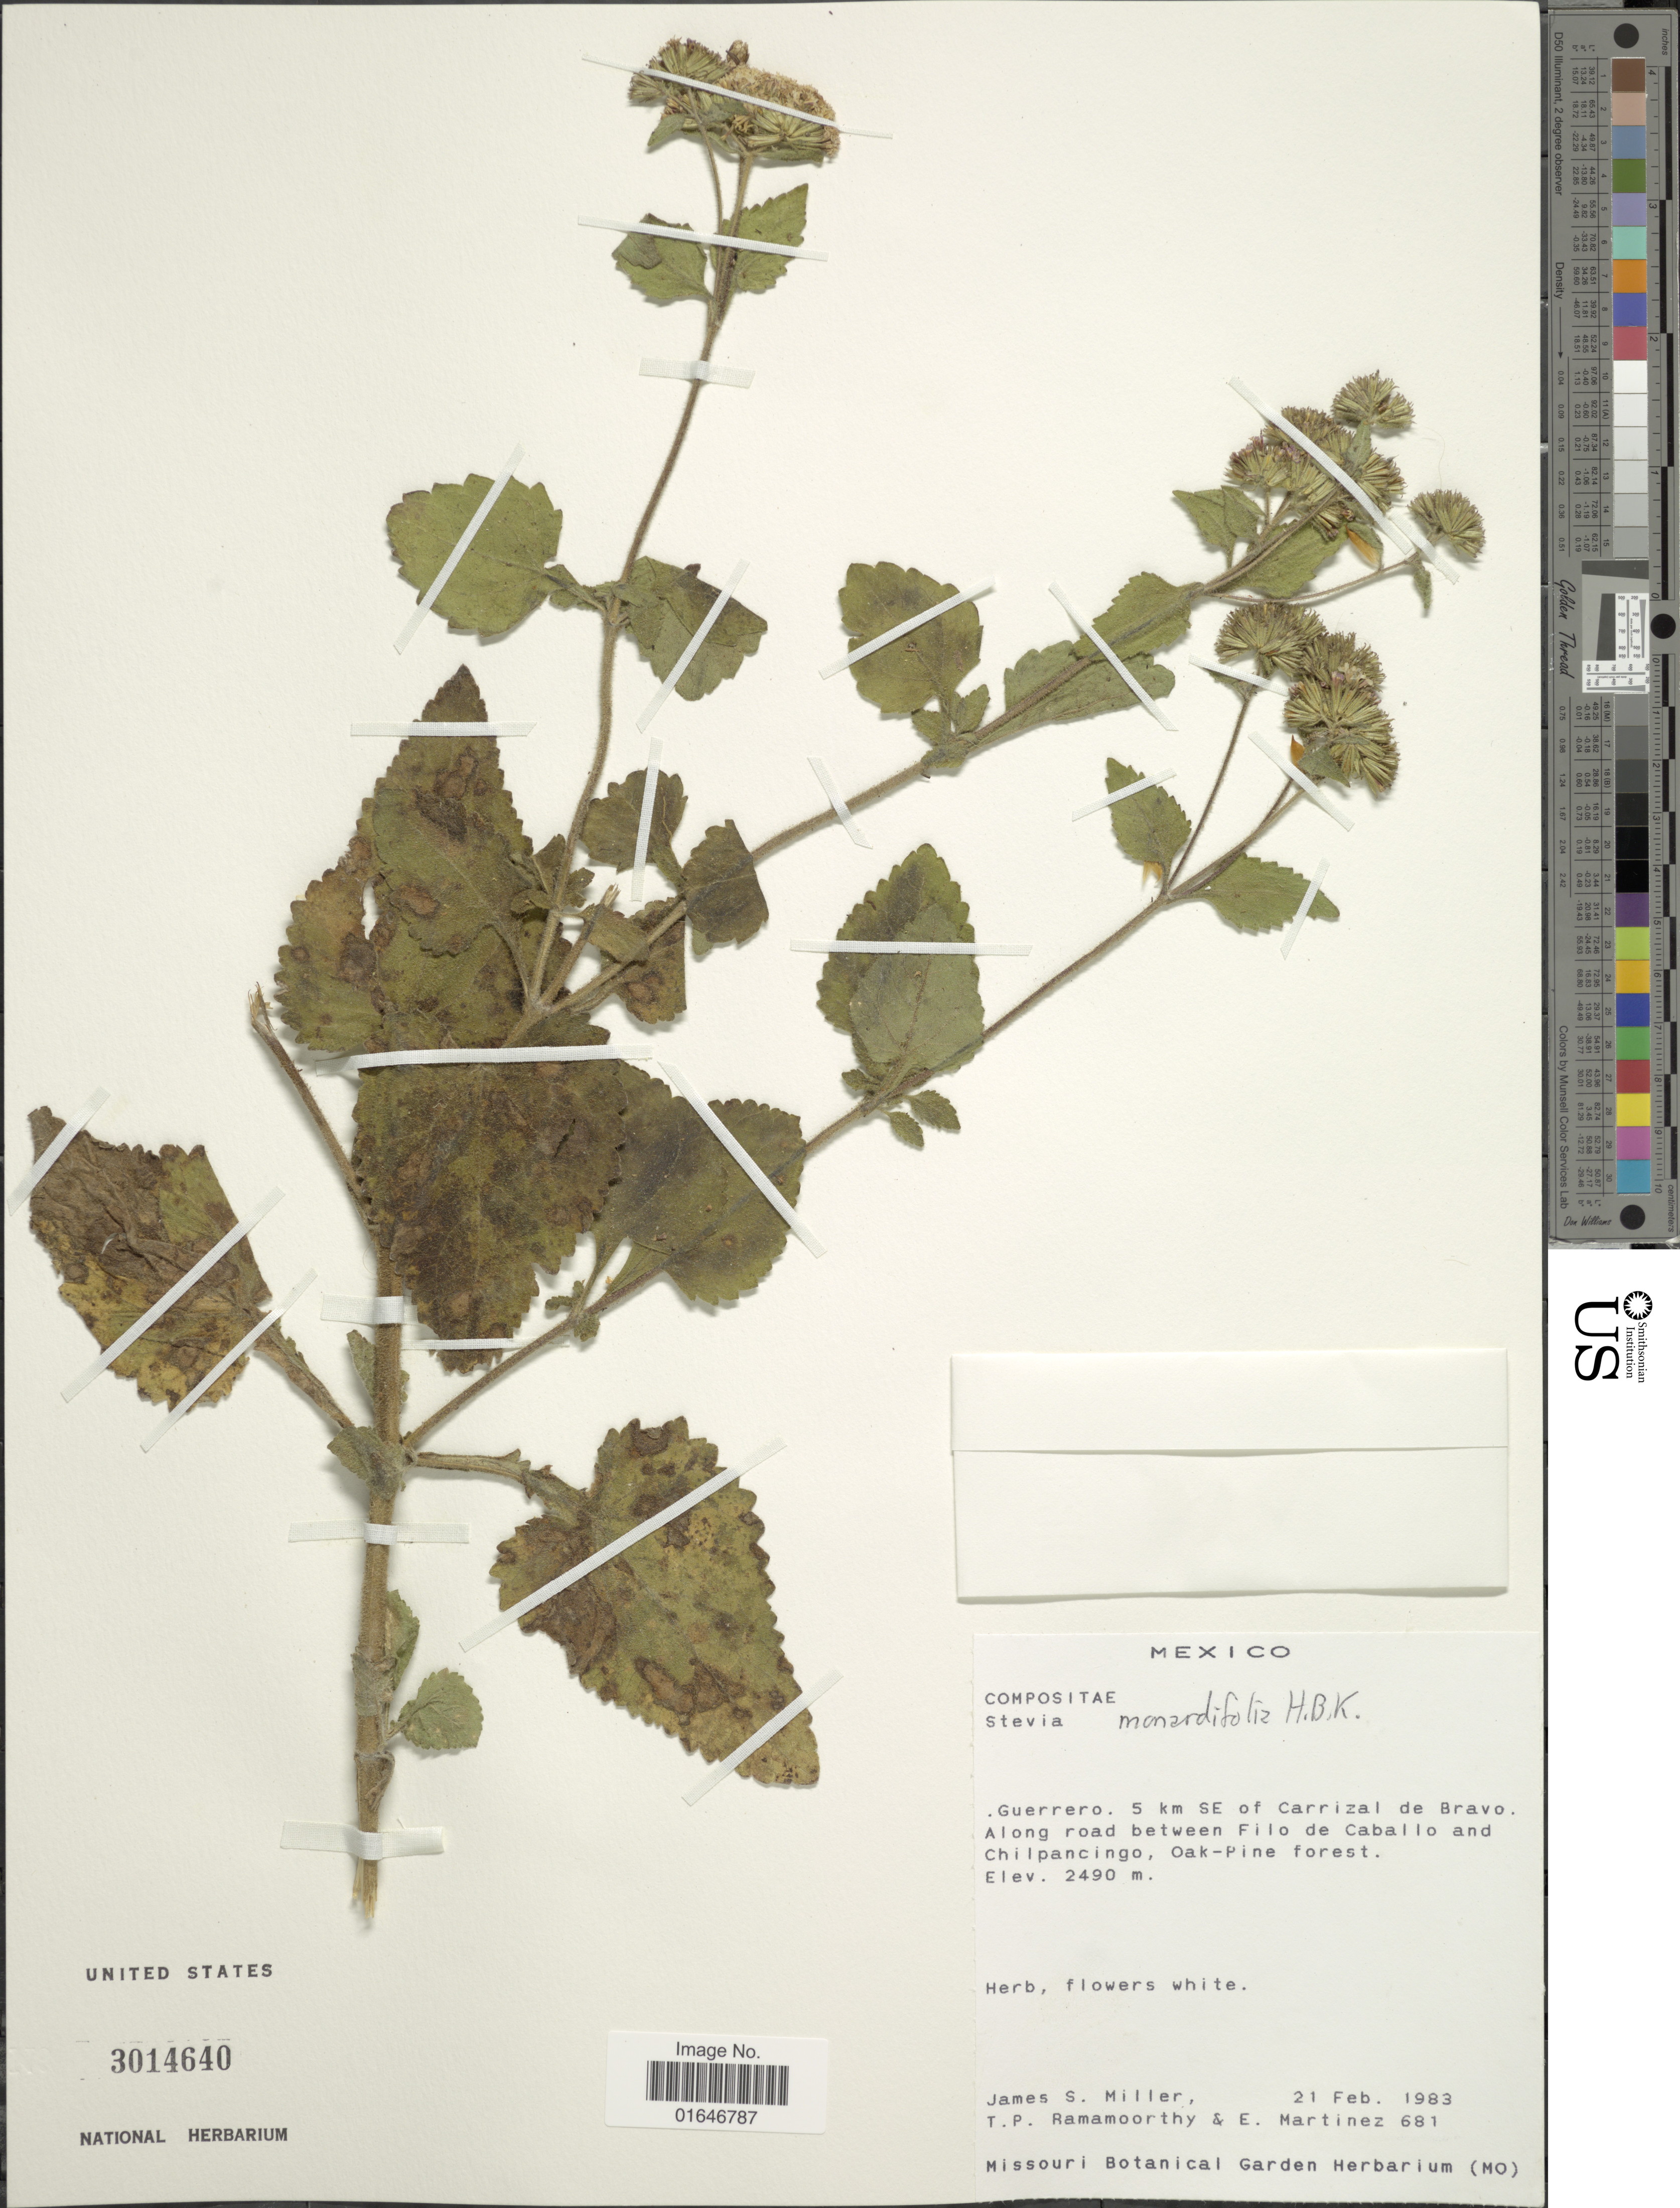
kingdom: Plantae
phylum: Tracheophyta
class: Magnoliopsida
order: Asterales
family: Asteraceae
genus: Stevia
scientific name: Stevia monardifolia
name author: Kunth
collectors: J. S. Miller, T. P. Ramamoorthy & E. Martínez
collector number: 681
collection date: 1983-02-21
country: Mexico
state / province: Guerrero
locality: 5 km SE of Carrizal de Bravo, along road between Filo de Caballo and Chilpancingo, oak-pine forest.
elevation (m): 2490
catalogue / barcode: US 3014640